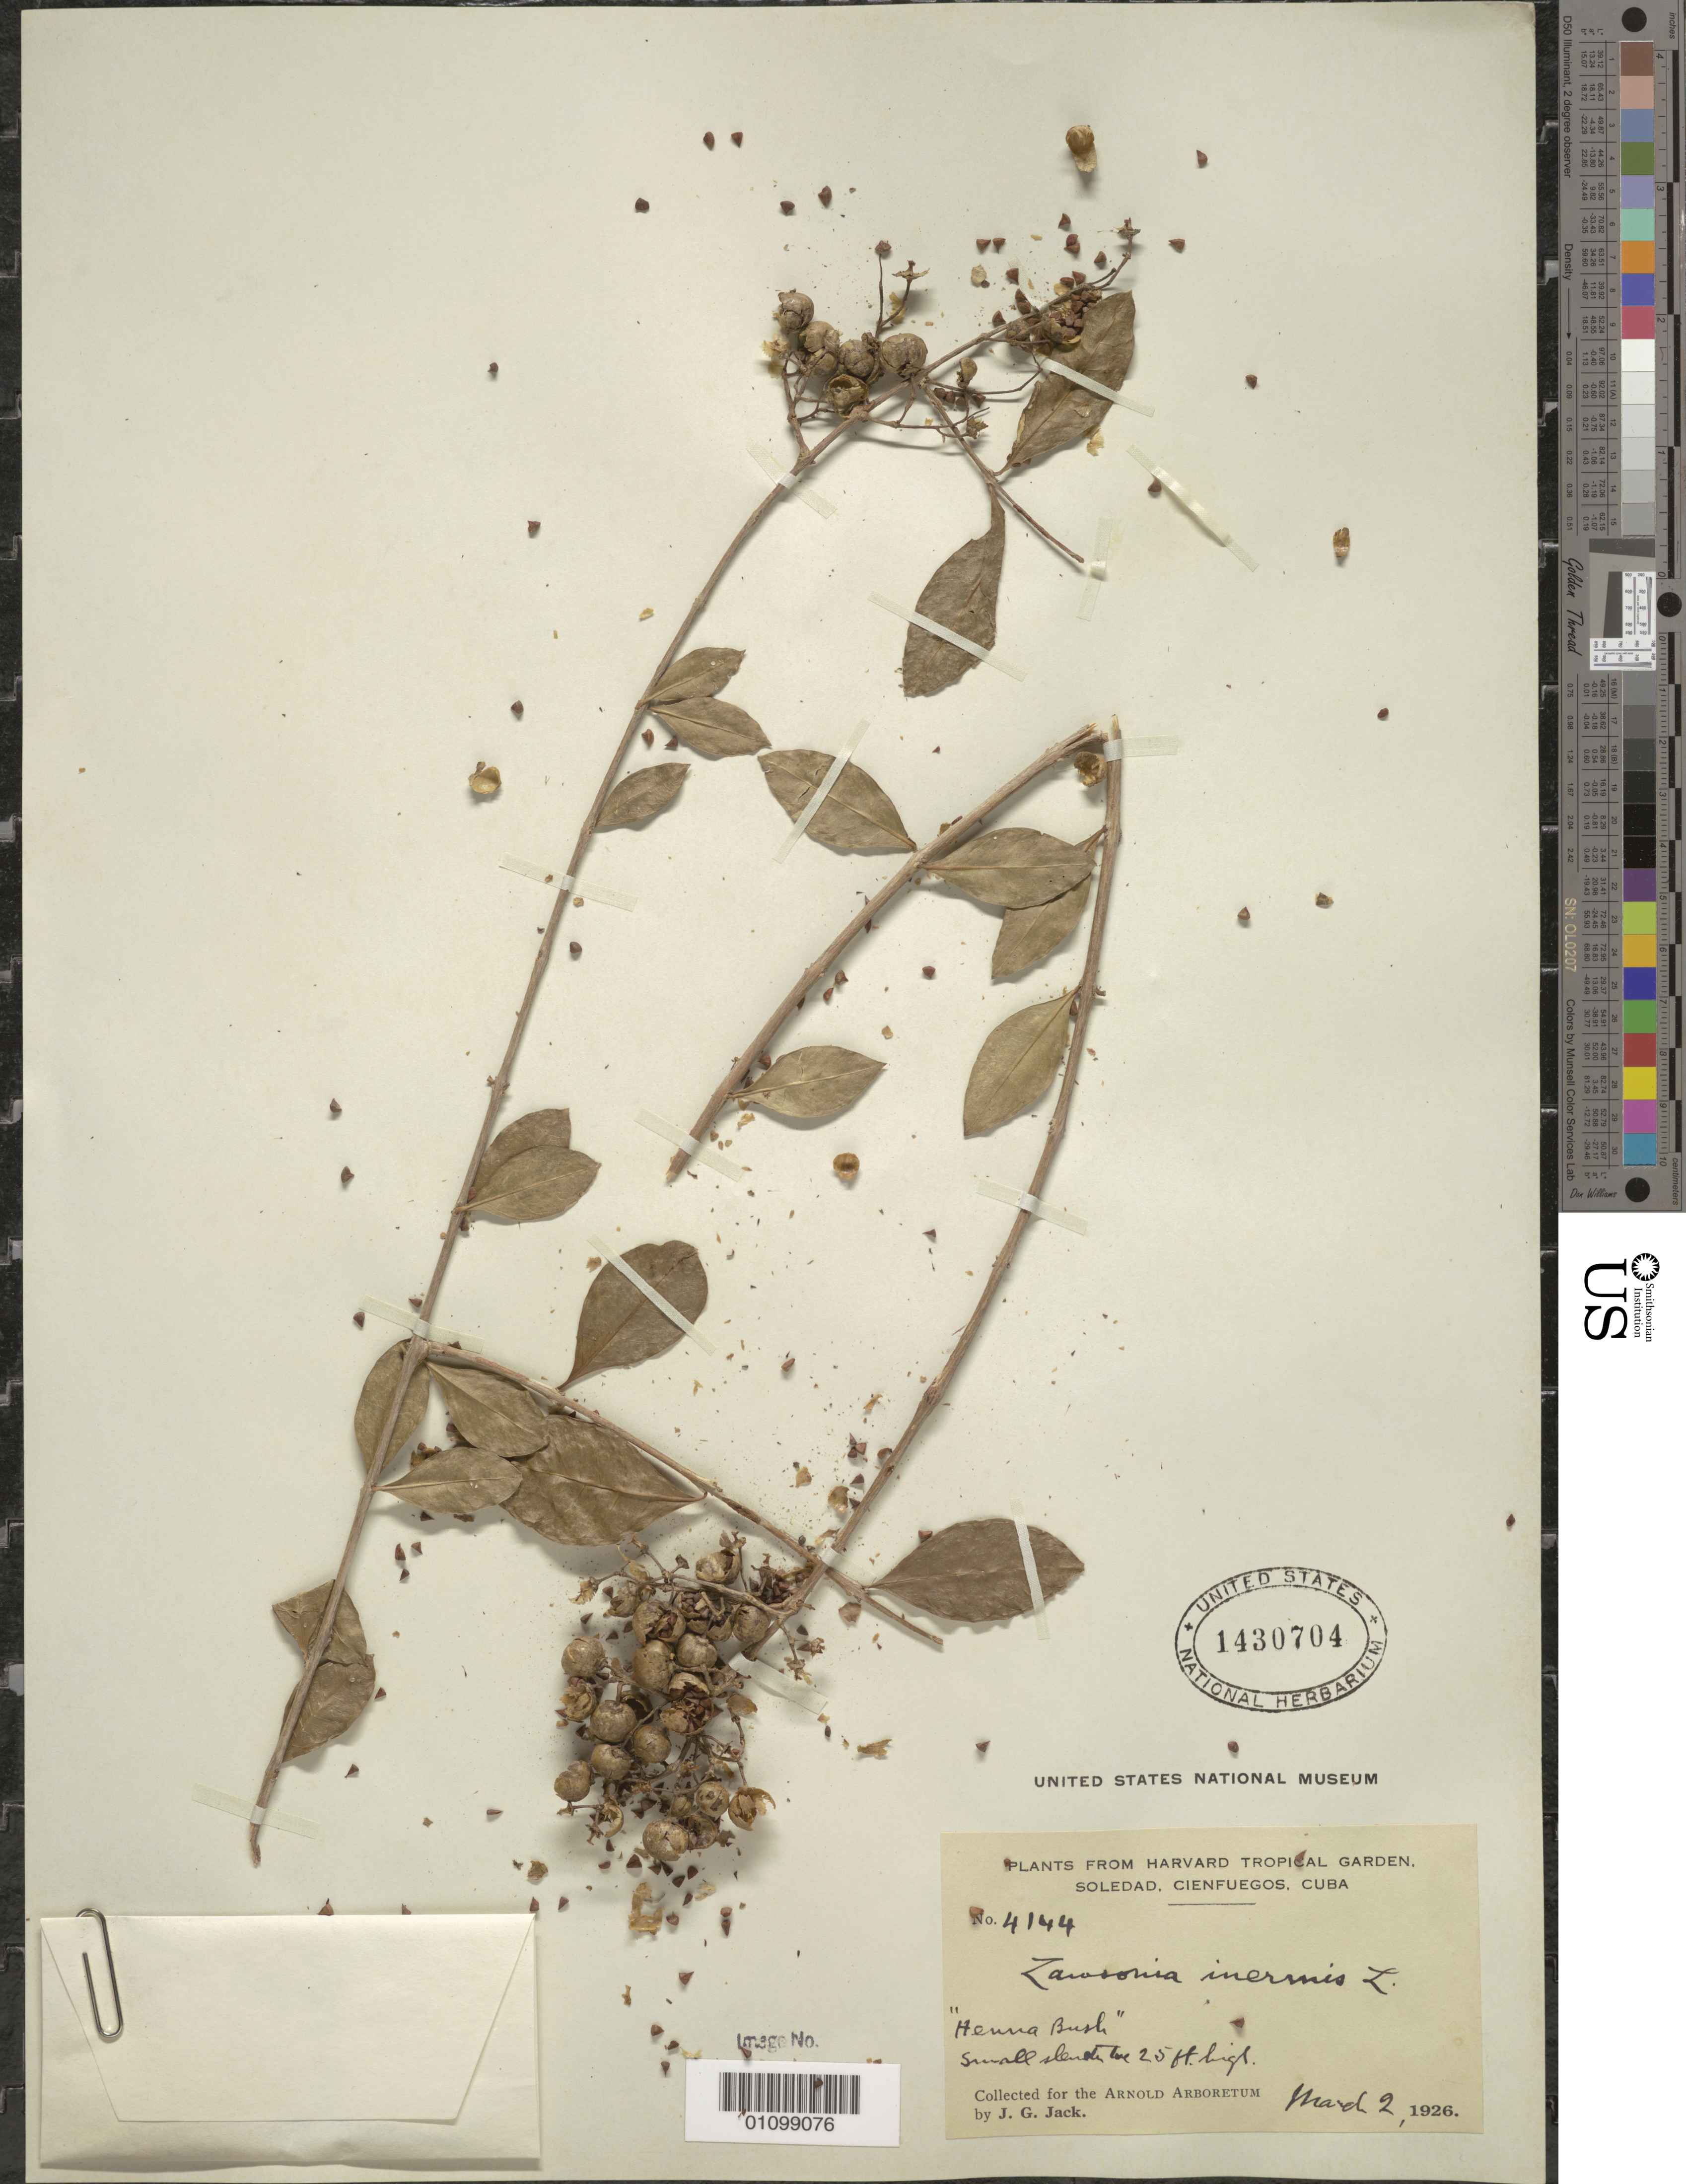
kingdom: Plantae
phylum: Tracheophyta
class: Magnoliopsida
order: Myrtales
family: Lythraceae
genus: Lawsonia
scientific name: Lawsonia inermis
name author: L.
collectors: J. G. Jack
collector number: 4144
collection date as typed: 02 Mar 1926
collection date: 1926-03-02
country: Cuba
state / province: Cienfuegos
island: Cuba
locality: Soledad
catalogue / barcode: US 1430704